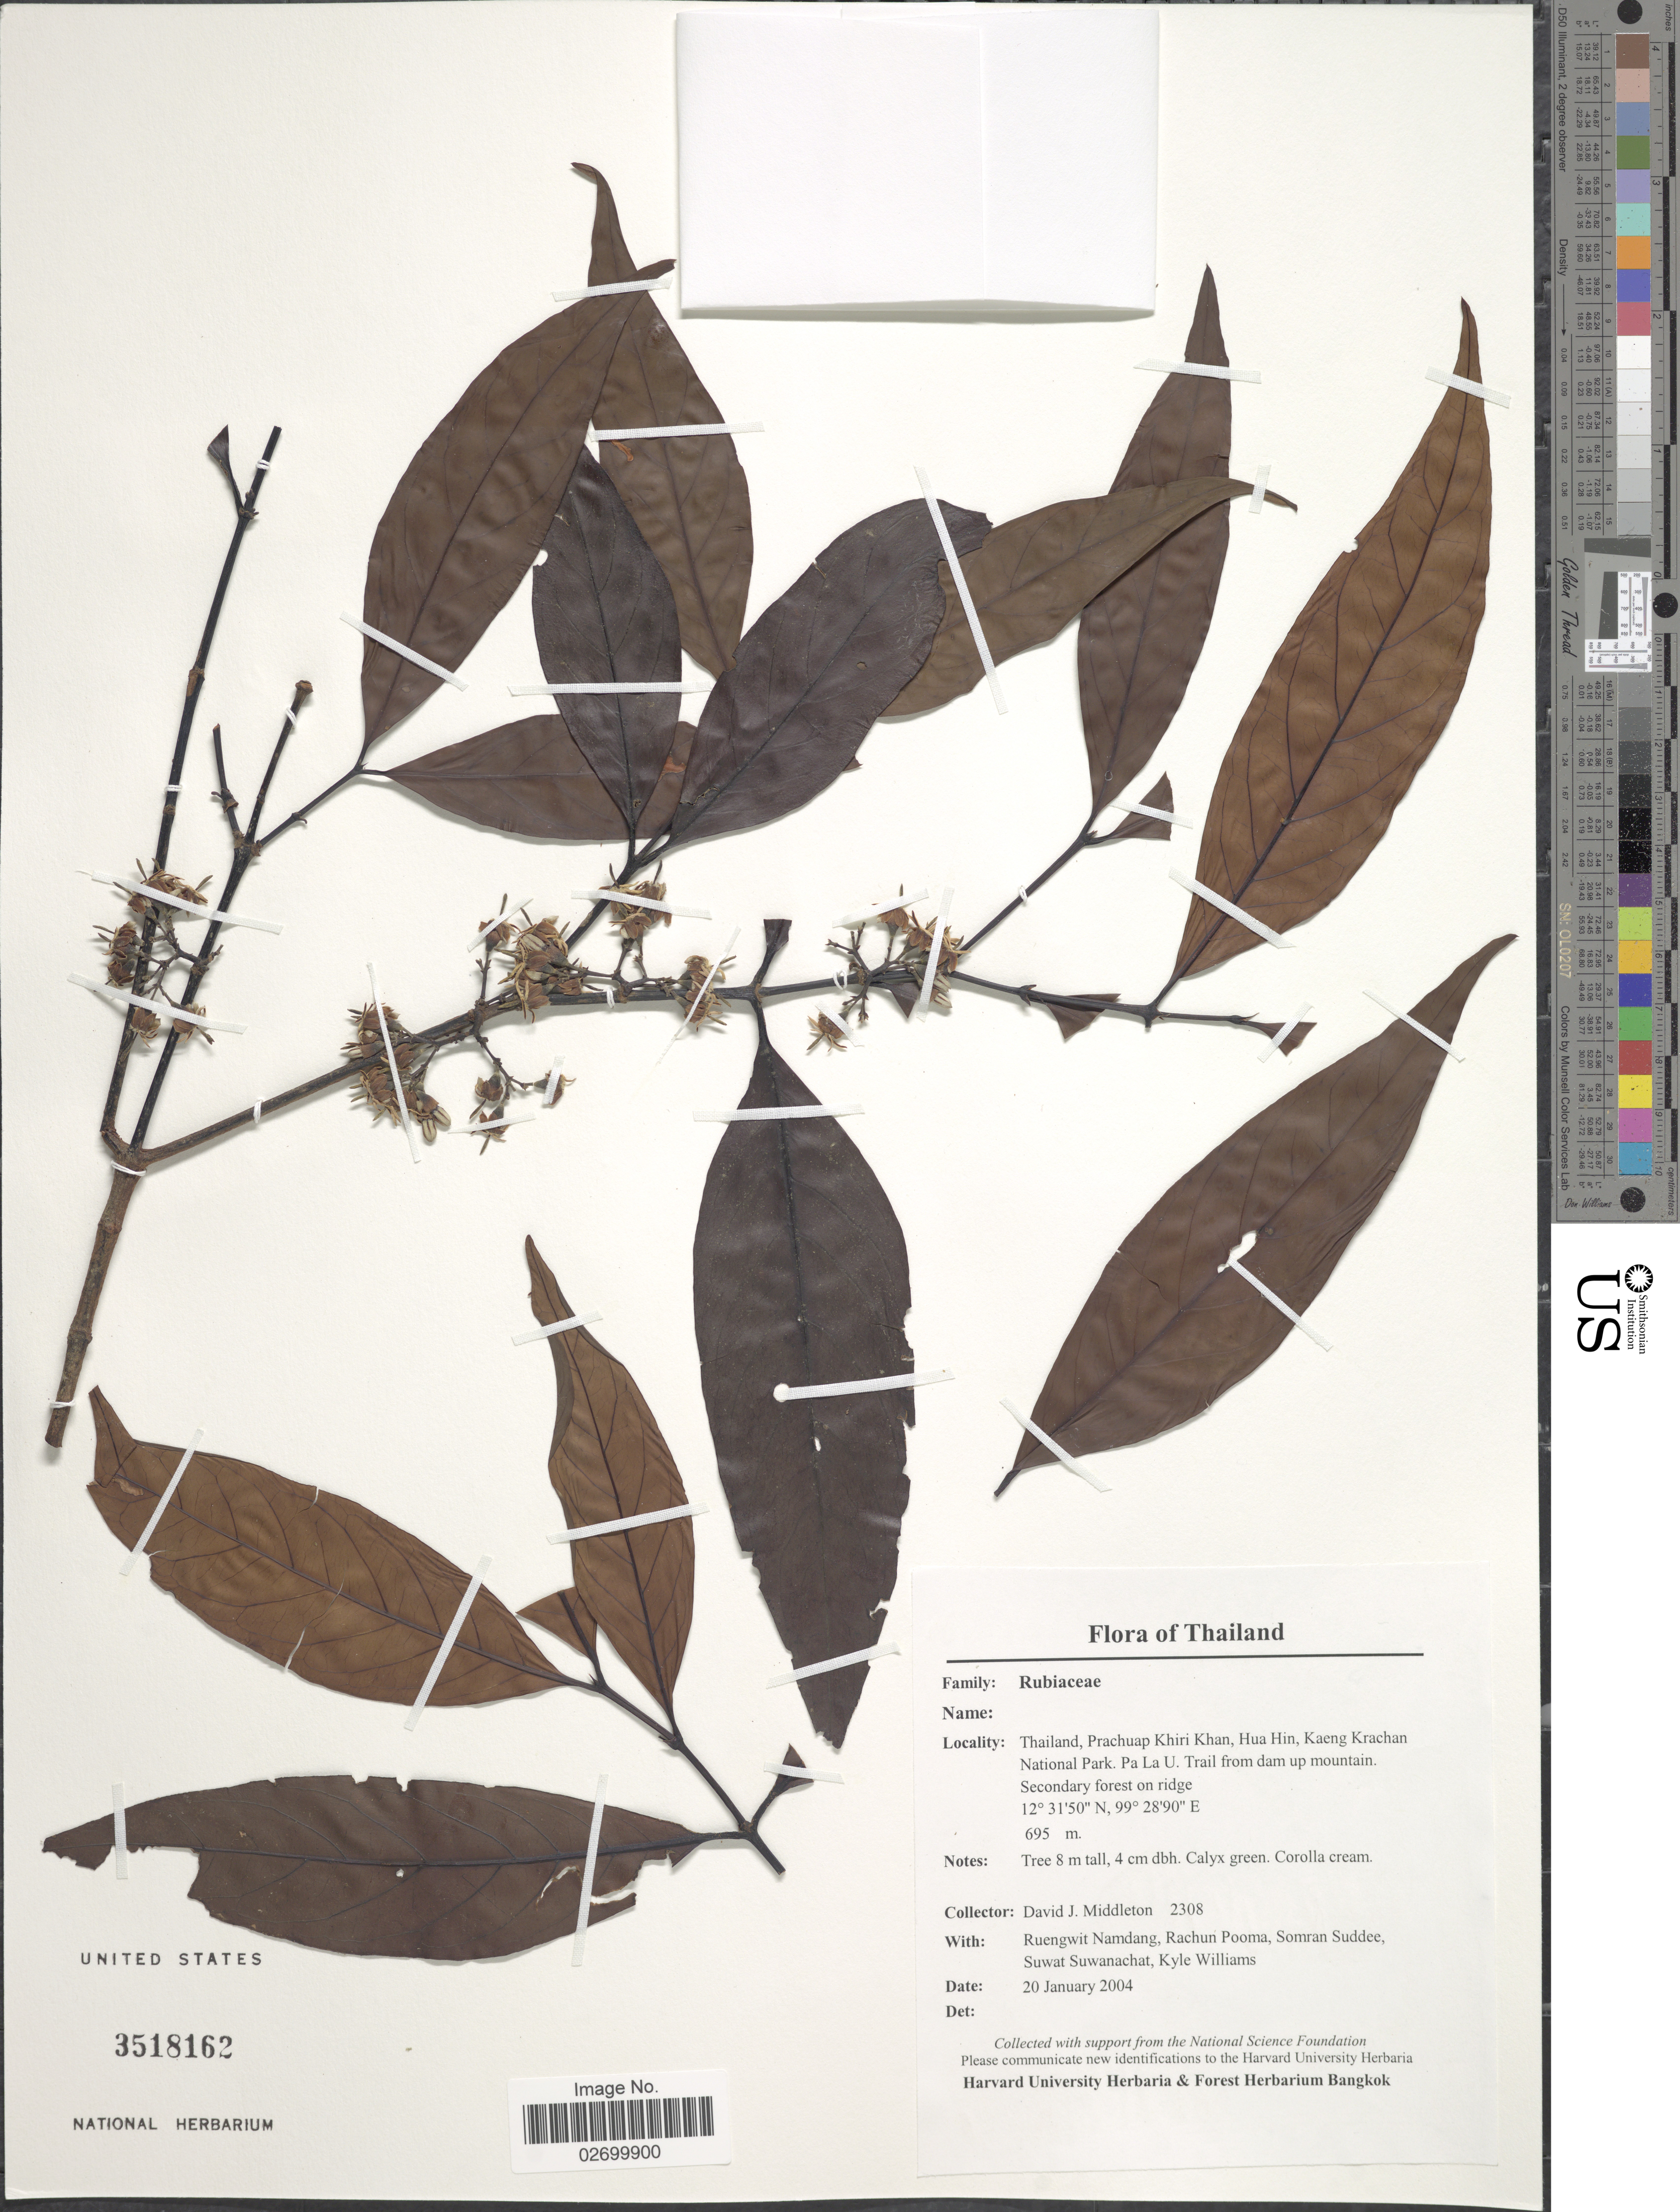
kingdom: Plantae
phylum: Tracheophyta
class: Magnoliopsida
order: Gentianales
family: Rubiaceae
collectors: D. J. Middleton, R. Namdang, R. Pooma, S. Suddee & et al.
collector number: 2308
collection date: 2004-01-20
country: Thailand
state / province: Prachuap Khiri Khan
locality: Hua Hin, Kaeng Krachan National Park. Pa La U. Trail from dam up mountain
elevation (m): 695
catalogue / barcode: US 3518162